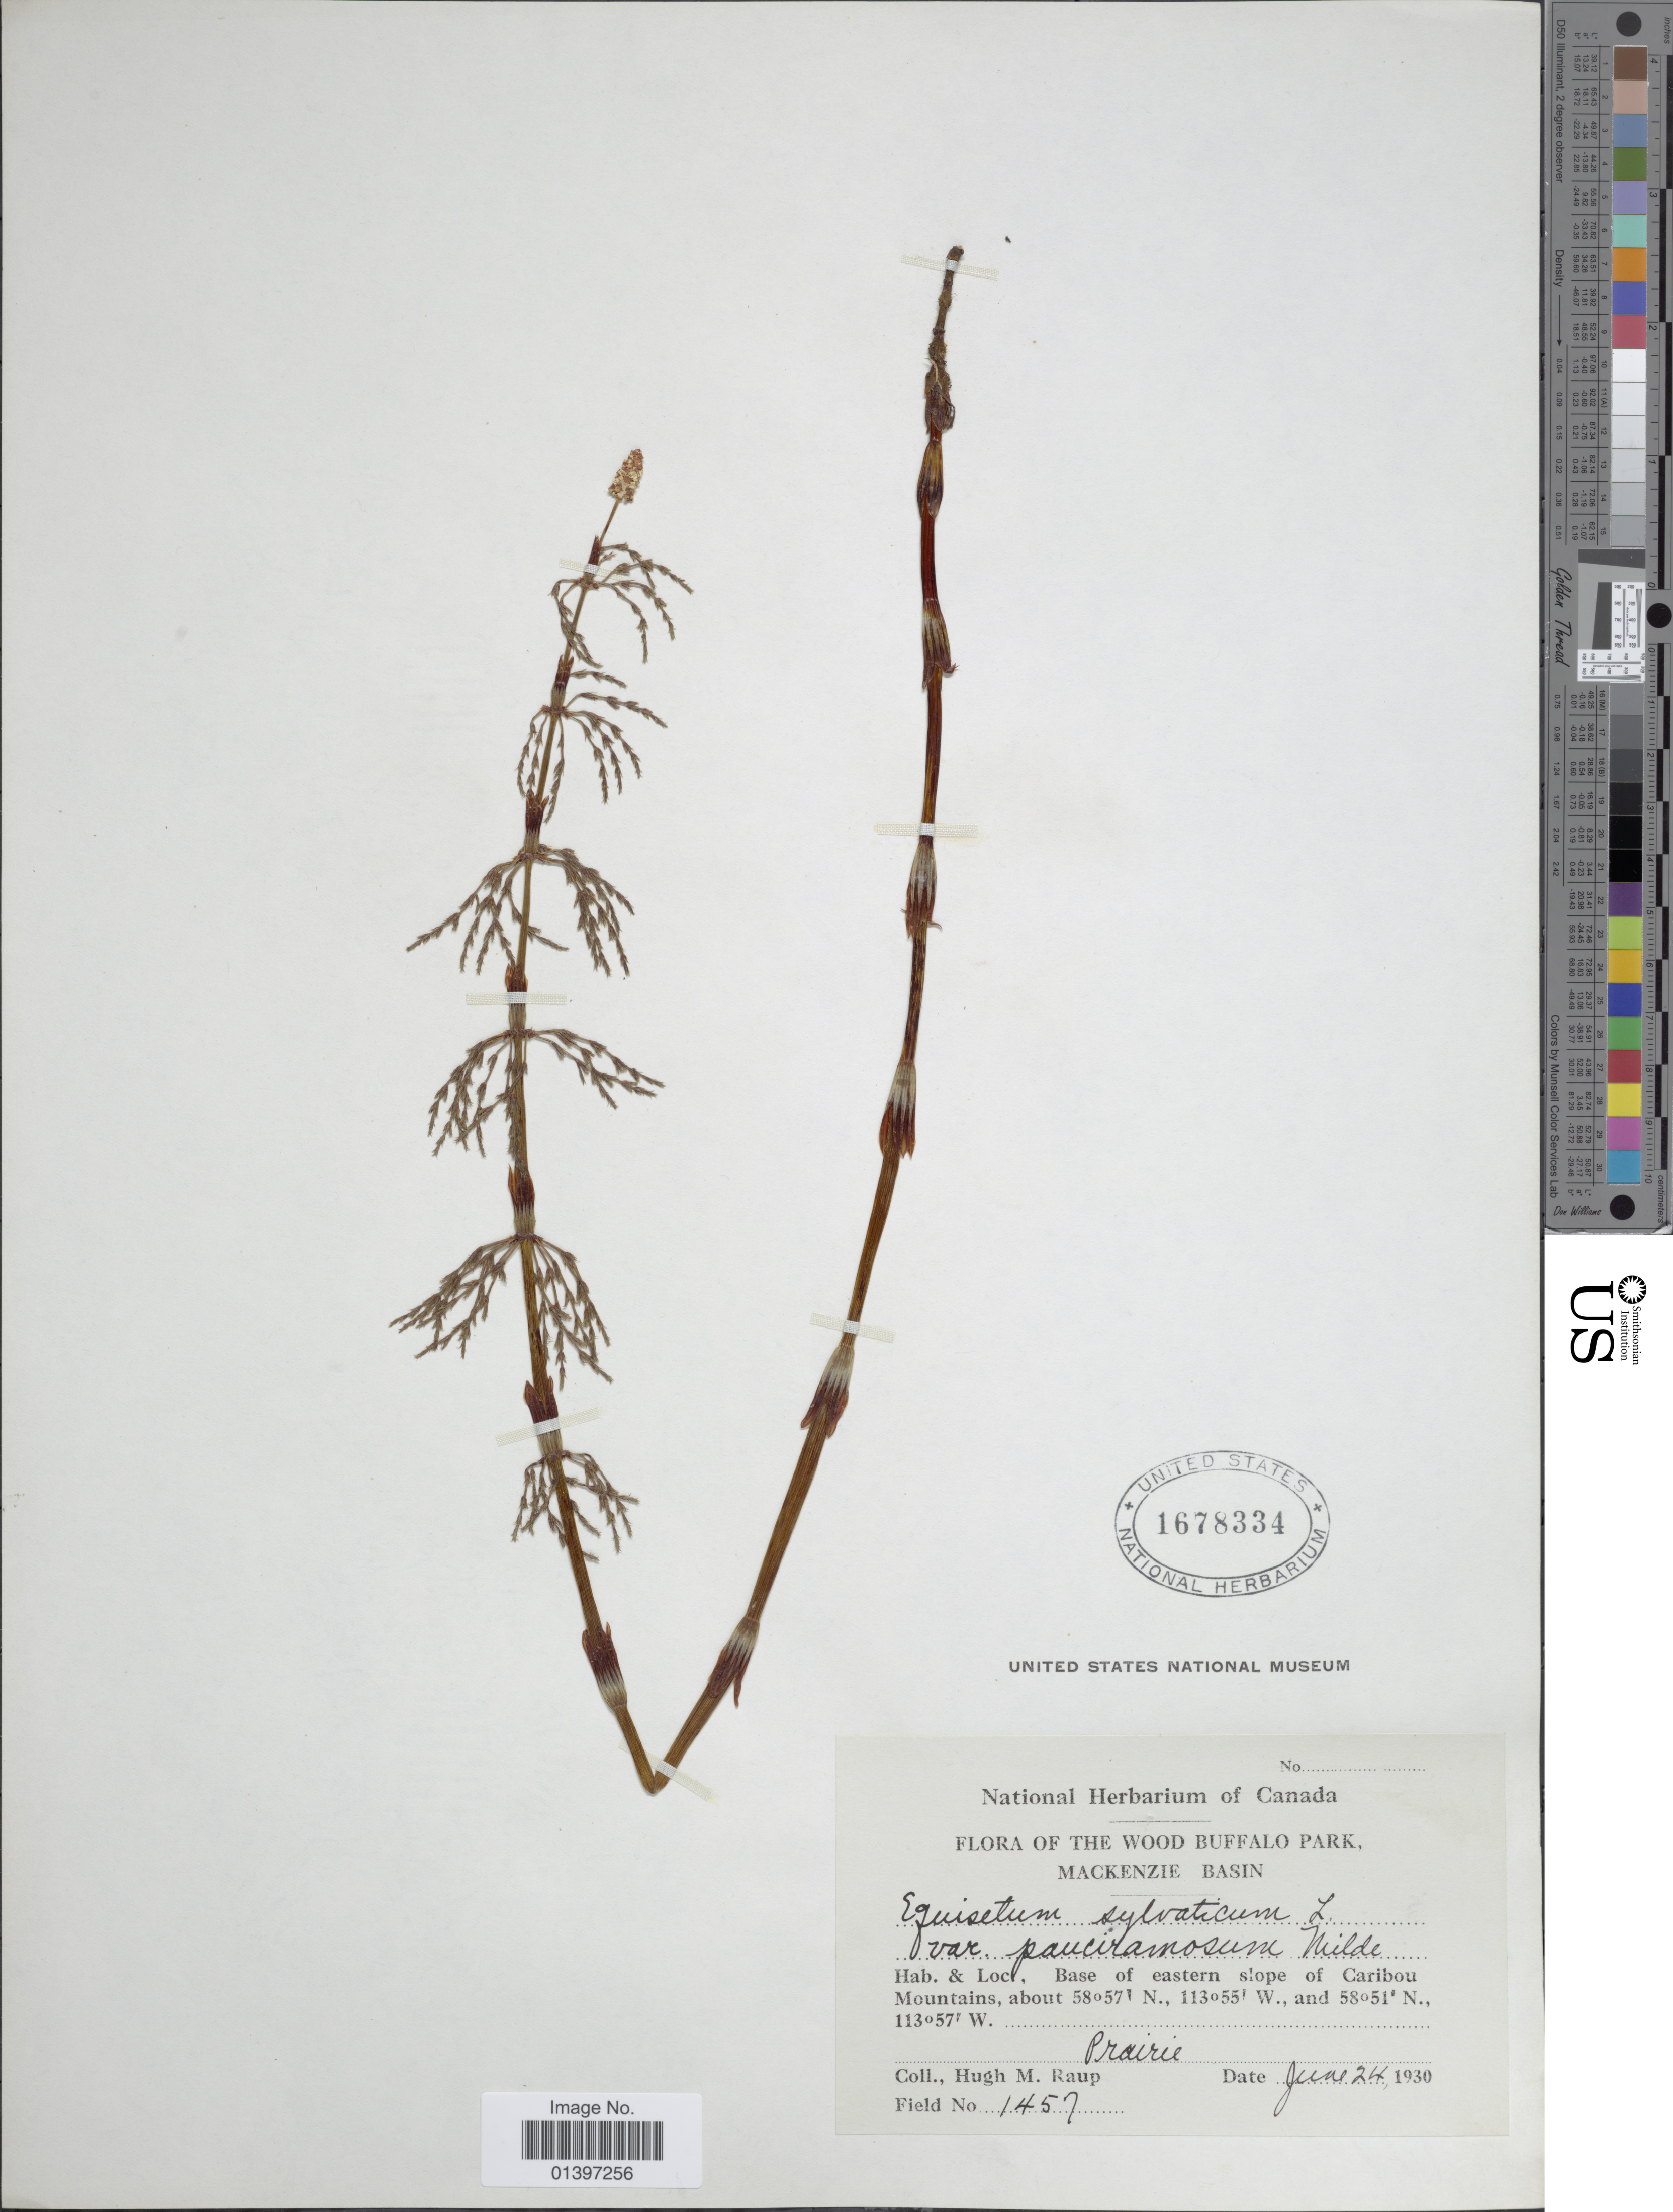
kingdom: Plantae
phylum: Tracheophyta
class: Polypodiopsida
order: Equisetales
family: Equisetaceae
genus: Equisetum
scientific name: Equisetum sylvaticum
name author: L.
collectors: H. Raup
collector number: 1457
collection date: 1930-06-24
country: Canada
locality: Wood Buffalo Park, Mackenzie Basin, Base of Eastern slope of Caribou Mountains, prairie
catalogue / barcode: US 1678334